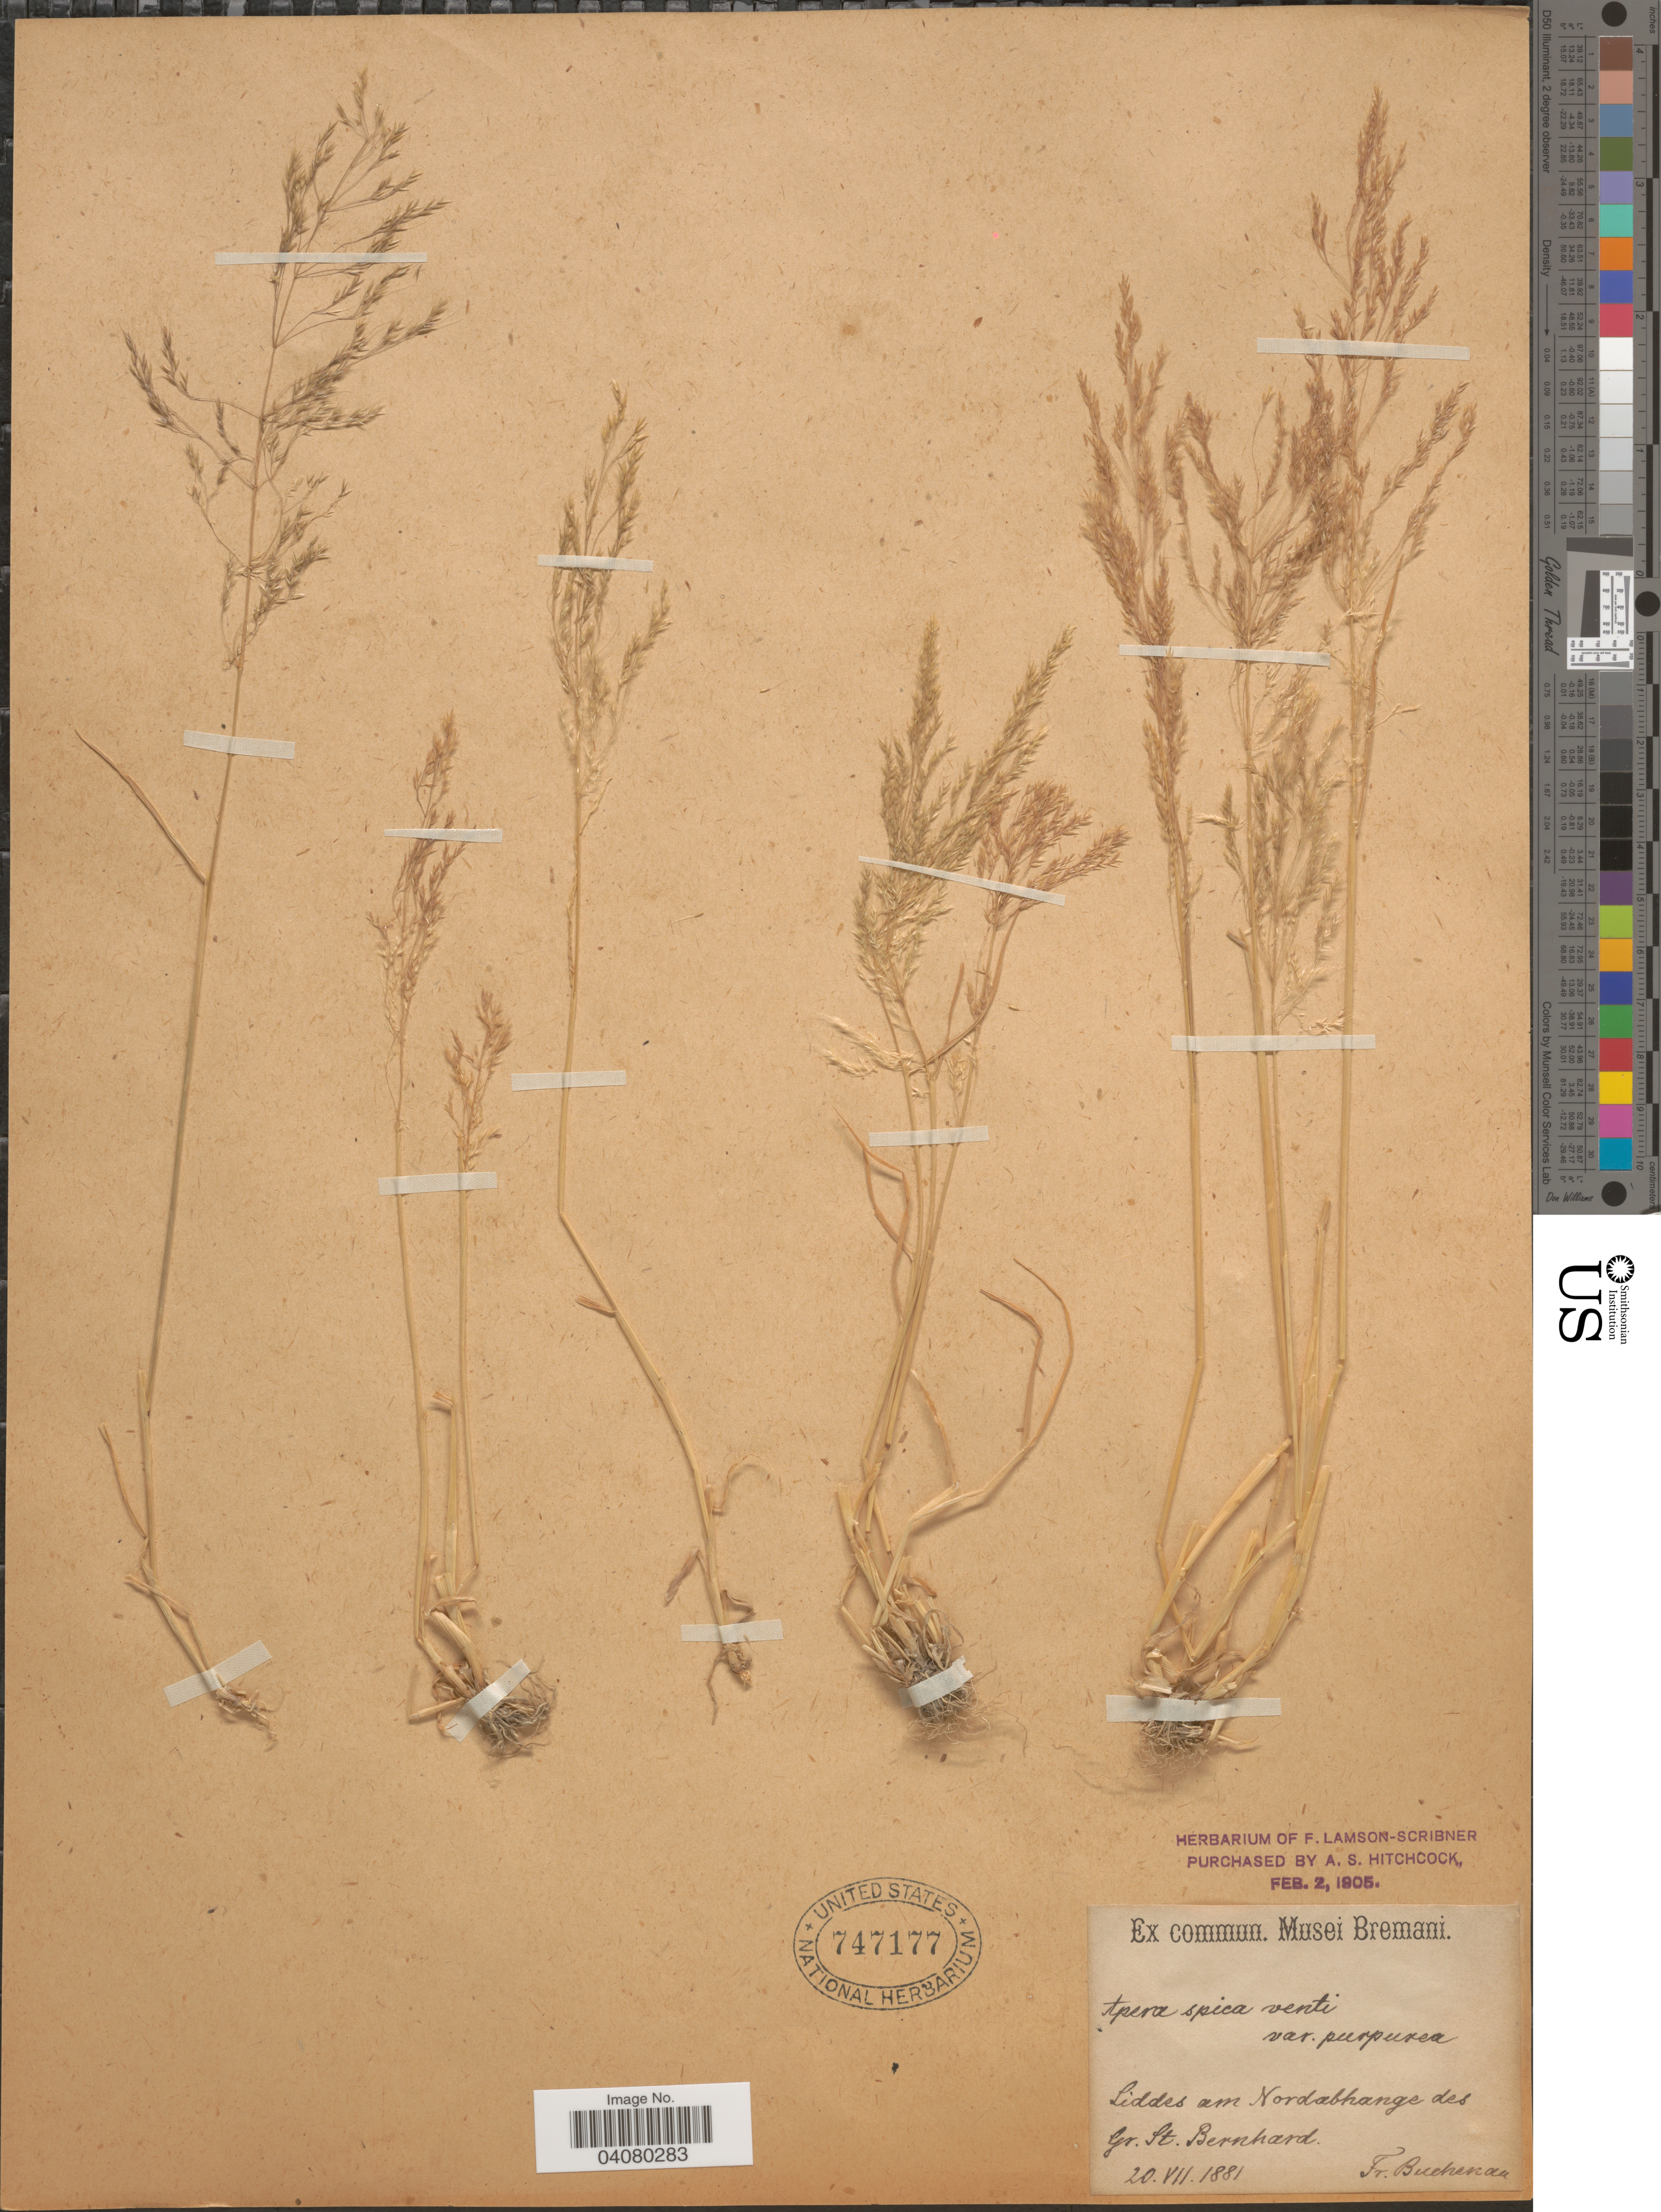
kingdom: Plantae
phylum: Tracheophyta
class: Liliopsida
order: Poales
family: Poaceae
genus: Apera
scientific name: Apera spica-venti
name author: (L.) P. Beauv.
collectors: F. Buchenau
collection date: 1881-07-20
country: Germany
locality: Liddes am Nordabhange des Gr. St. Bernhard.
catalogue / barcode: US 747177